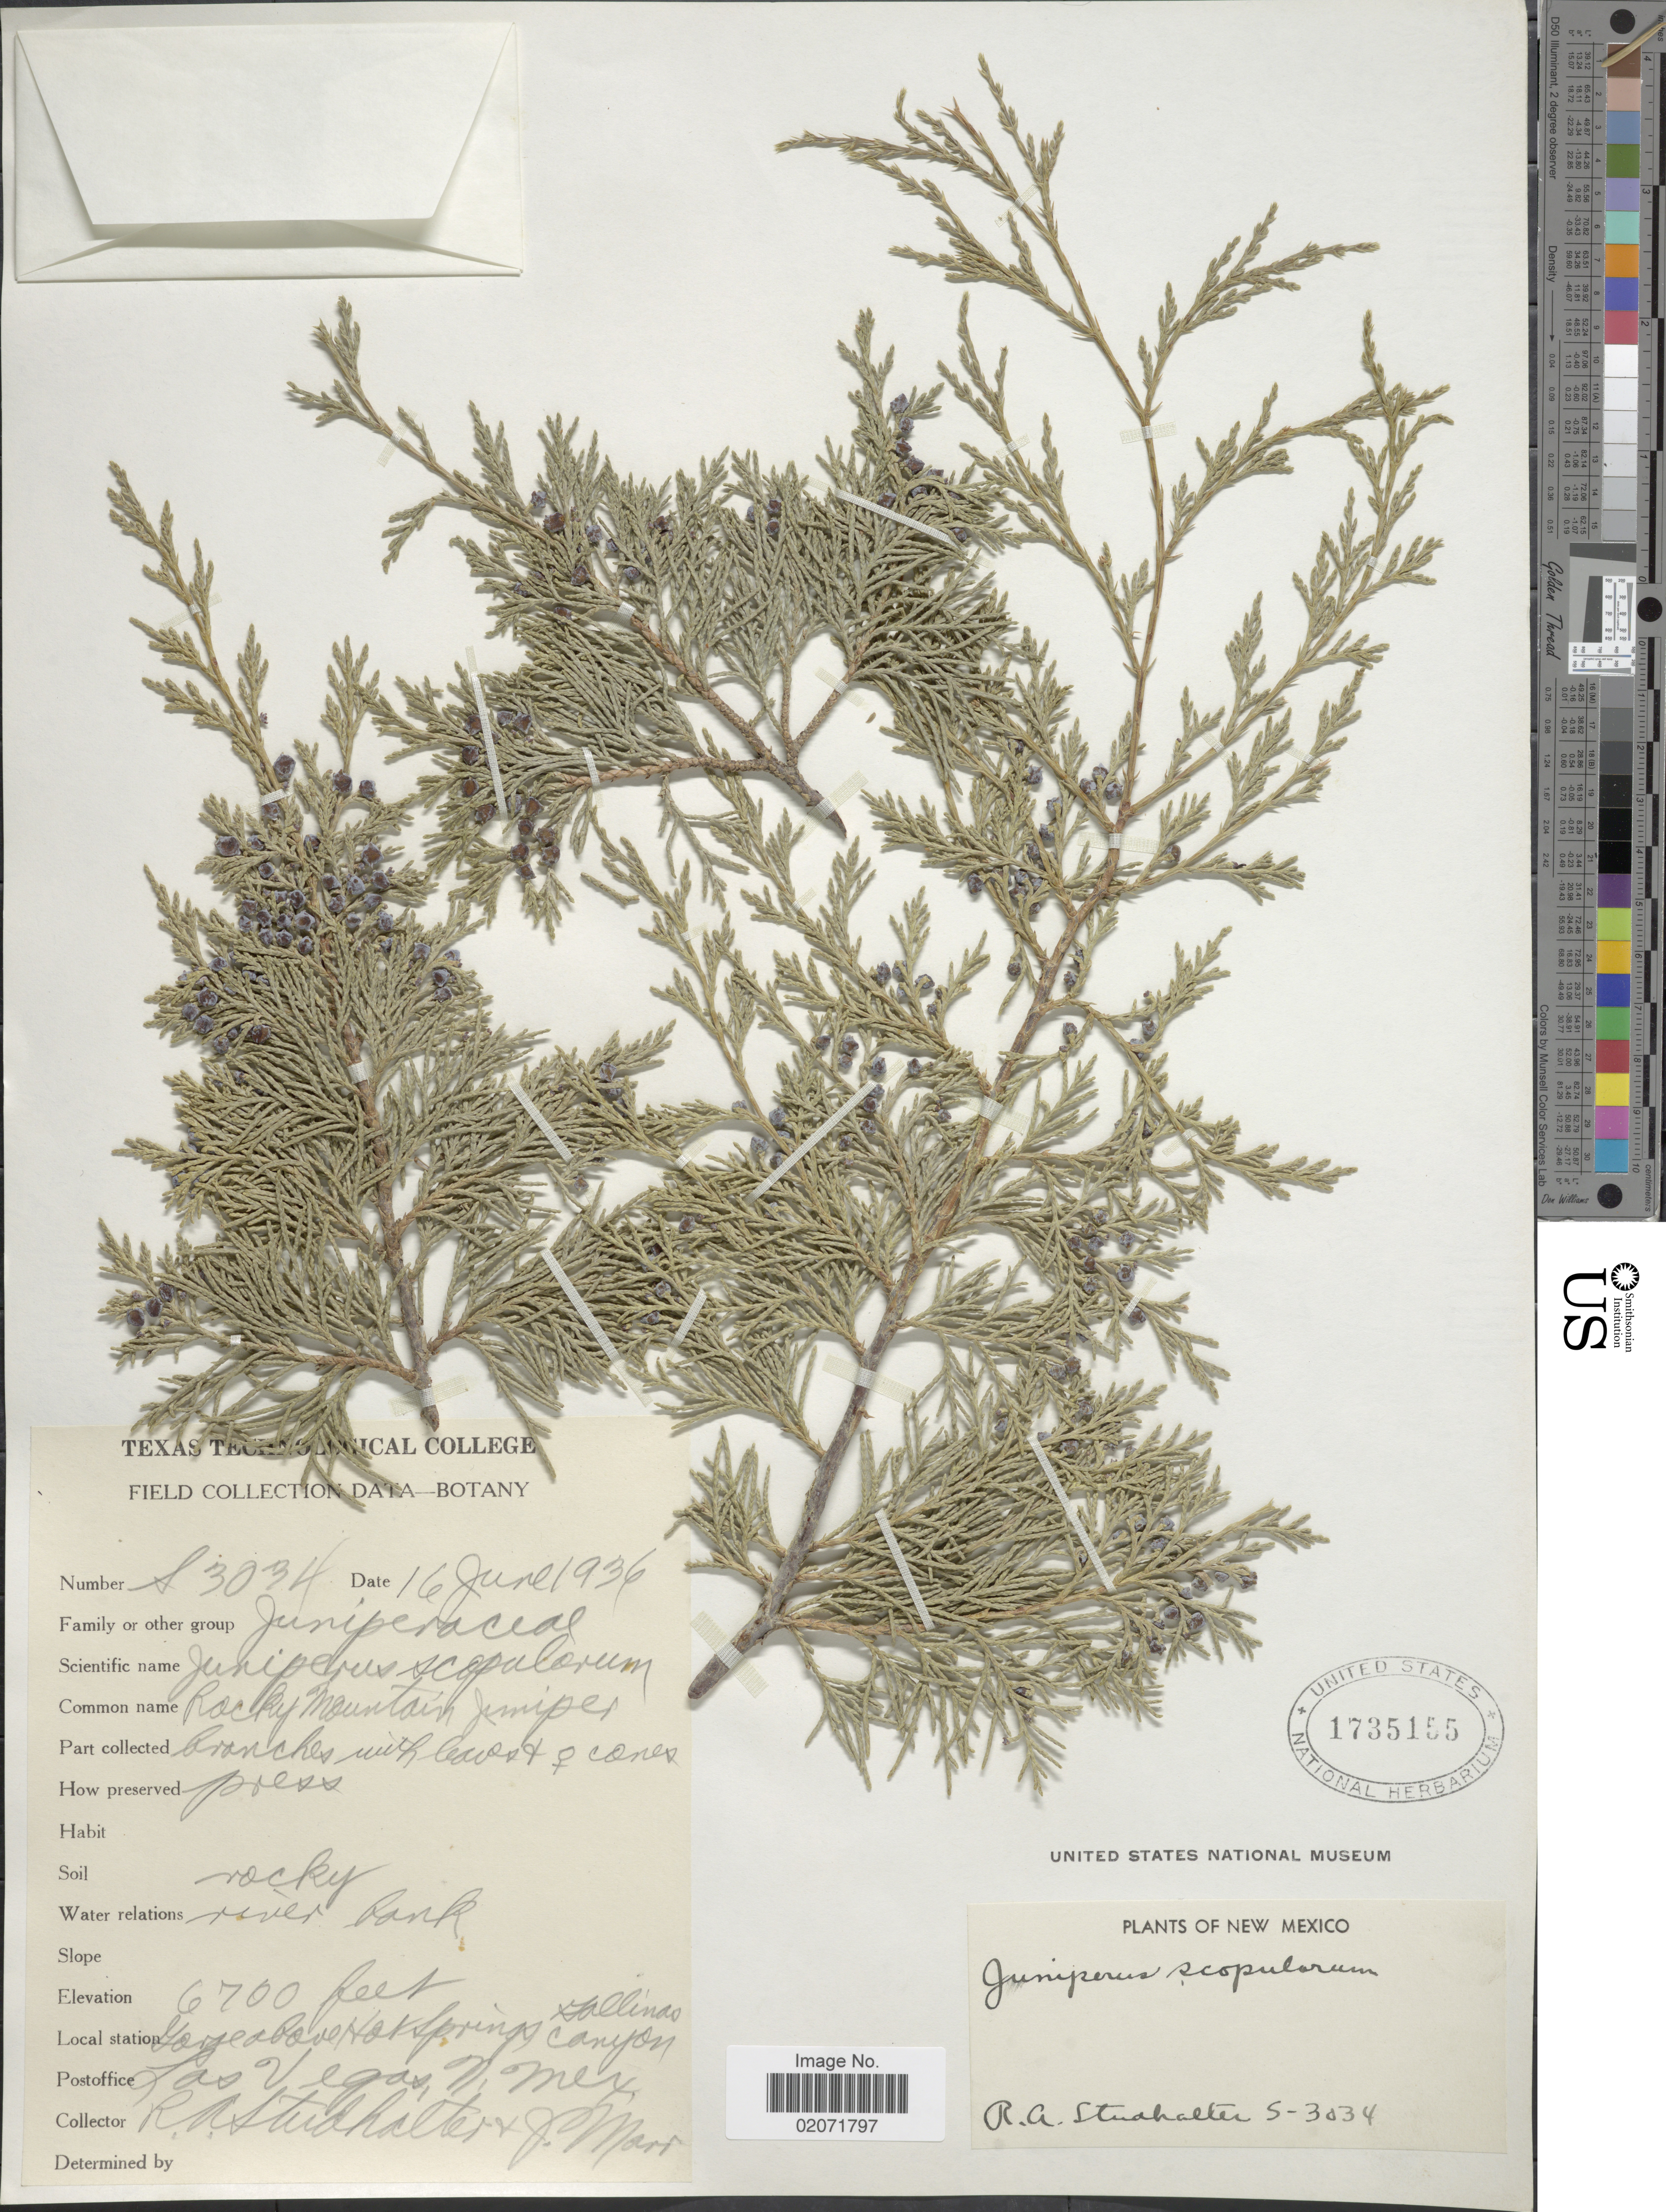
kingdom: Plantae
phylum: Tracheophyta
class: Pinopsida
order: Pinales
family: Cupressaceae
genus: Juniperus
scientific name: Juniperus scopulorum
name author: Sarg.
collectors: R. Studhalter & J. Morr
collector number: S 3034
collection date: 1936-06-16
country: United States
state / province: New Mexico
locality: Gorges above Hot Springs, Galinao Canyon, Las Vegas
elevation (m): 2042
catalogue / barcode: US 1735155